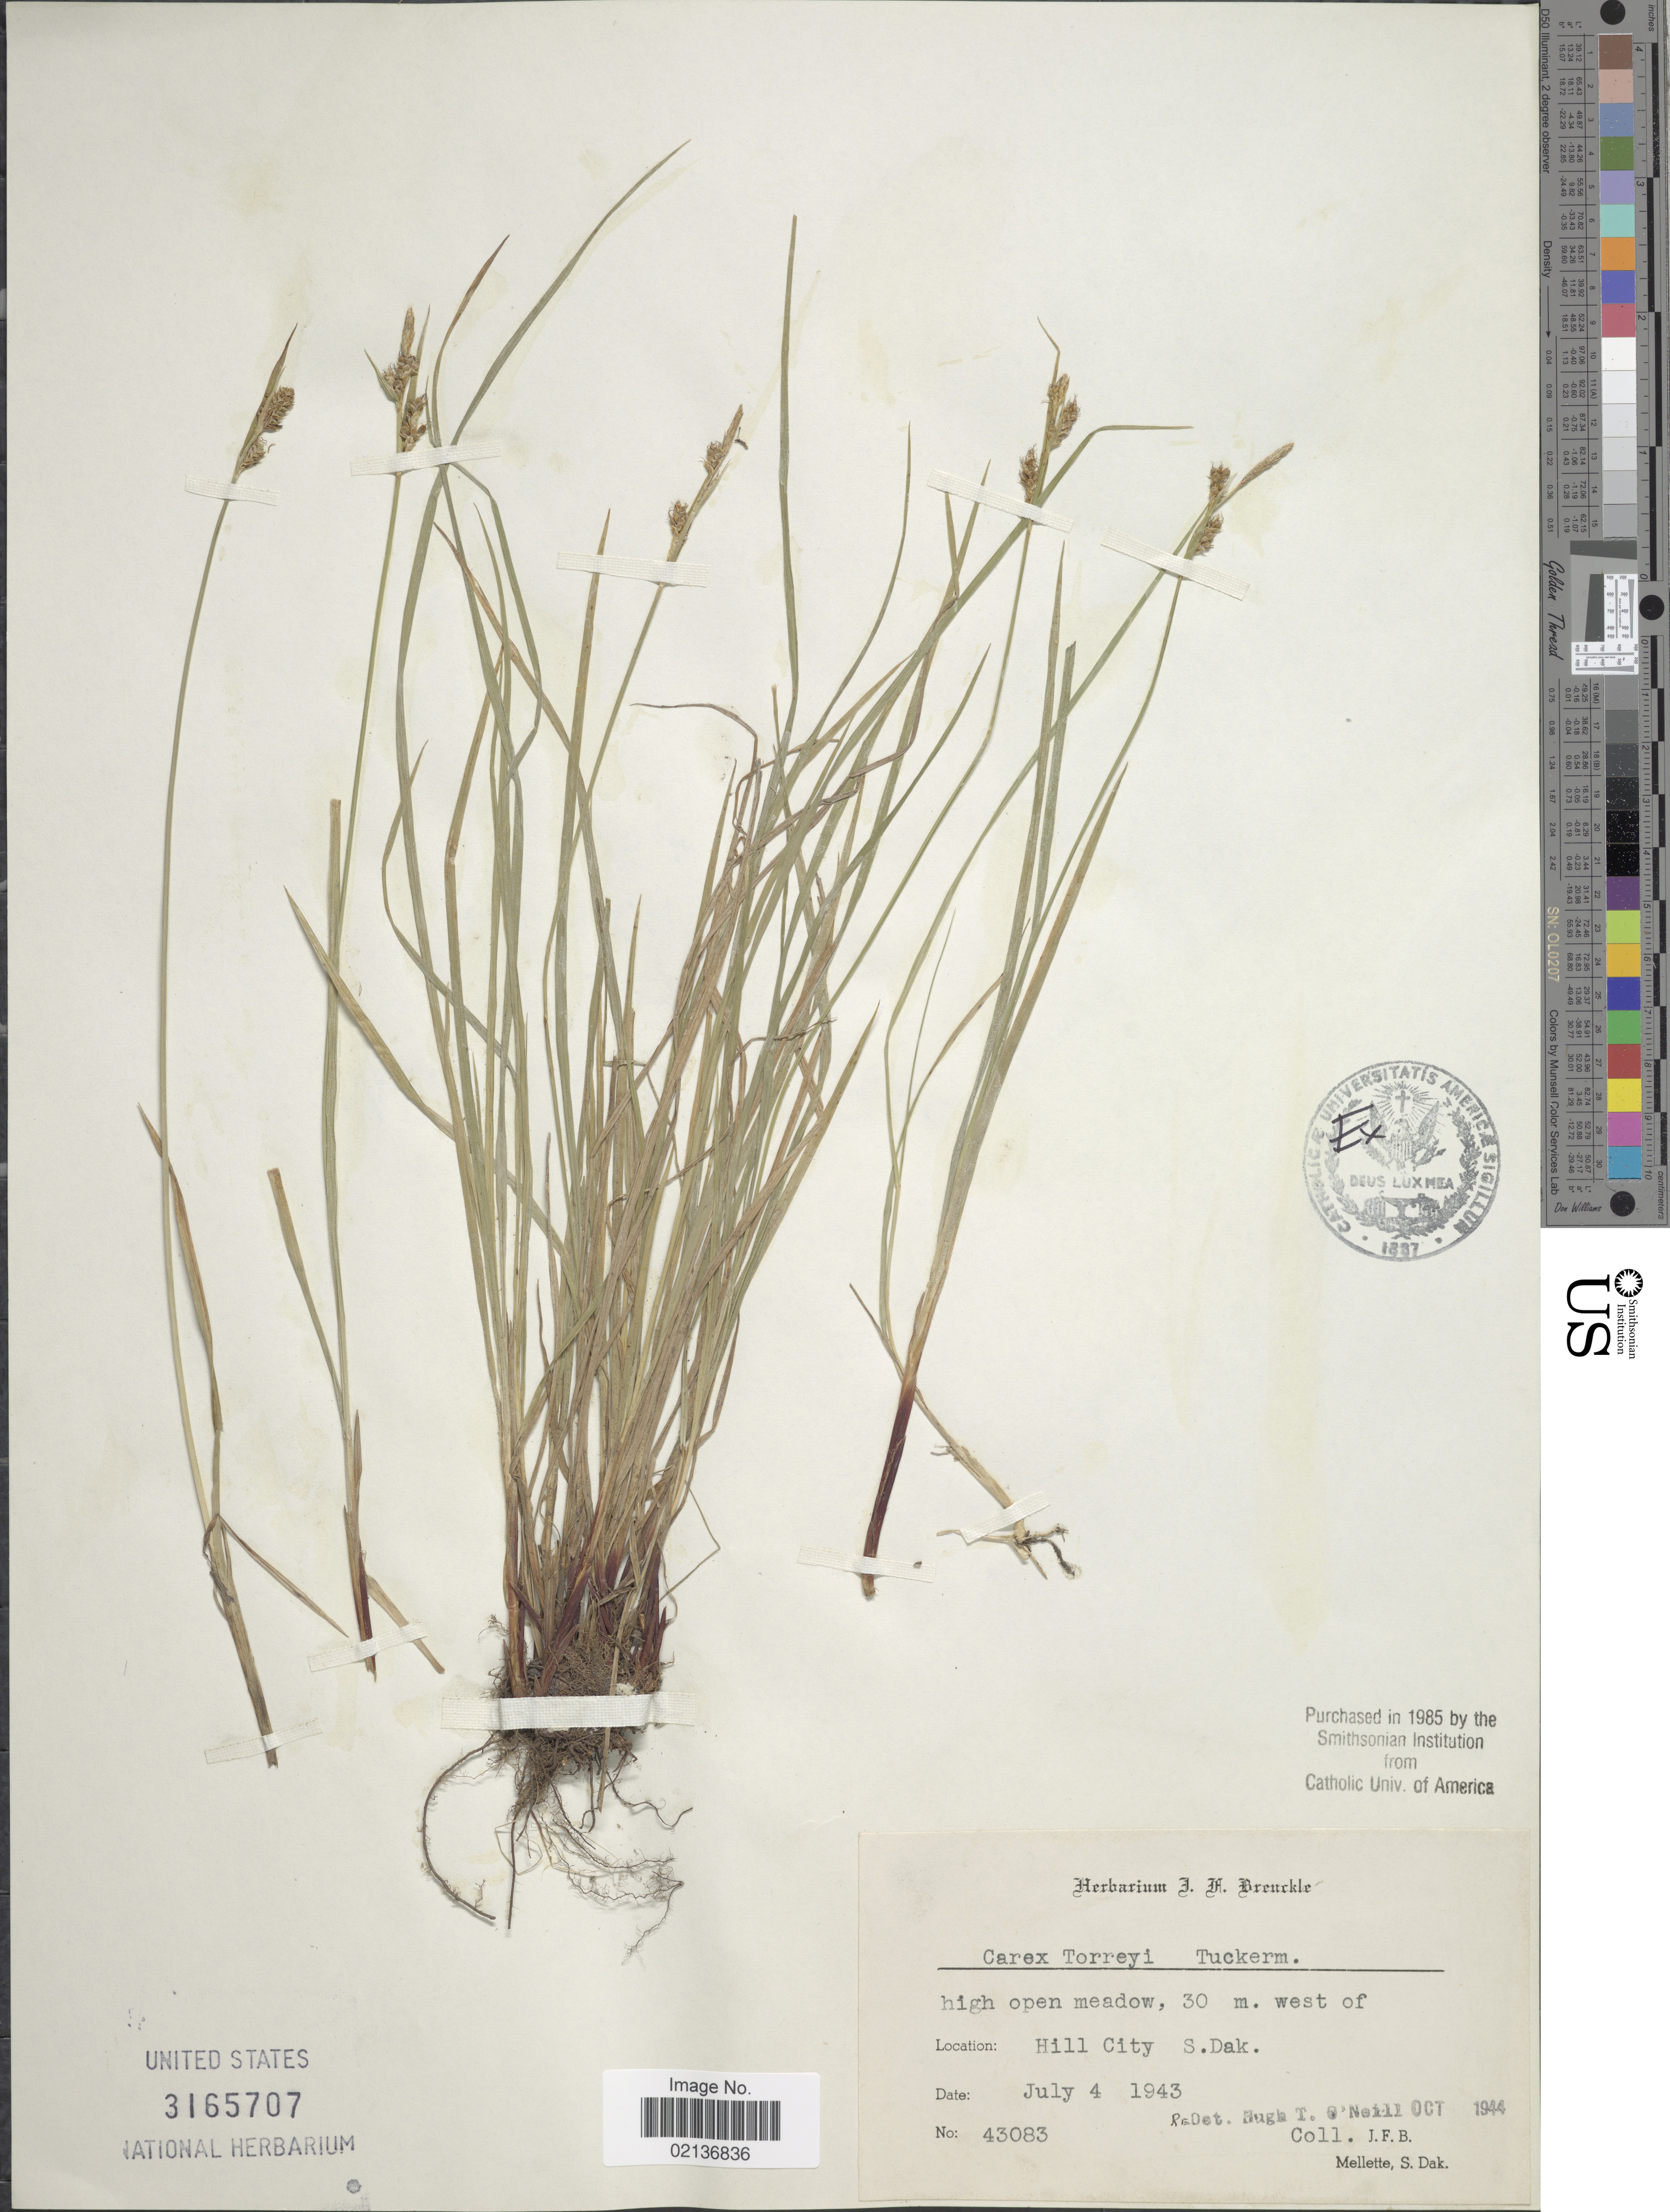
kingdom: Plantae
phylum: Tracheophyta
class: Liliopsida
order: Poales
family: Cyperaceae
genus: Carex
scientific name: Carex torreyi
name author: Tuck.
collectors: J. Brenckle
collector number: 43083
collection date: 1943-07-04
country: United States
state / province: South Dakota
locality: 30 m. west of Hill City, S. Dak.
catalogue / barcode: US 3165707